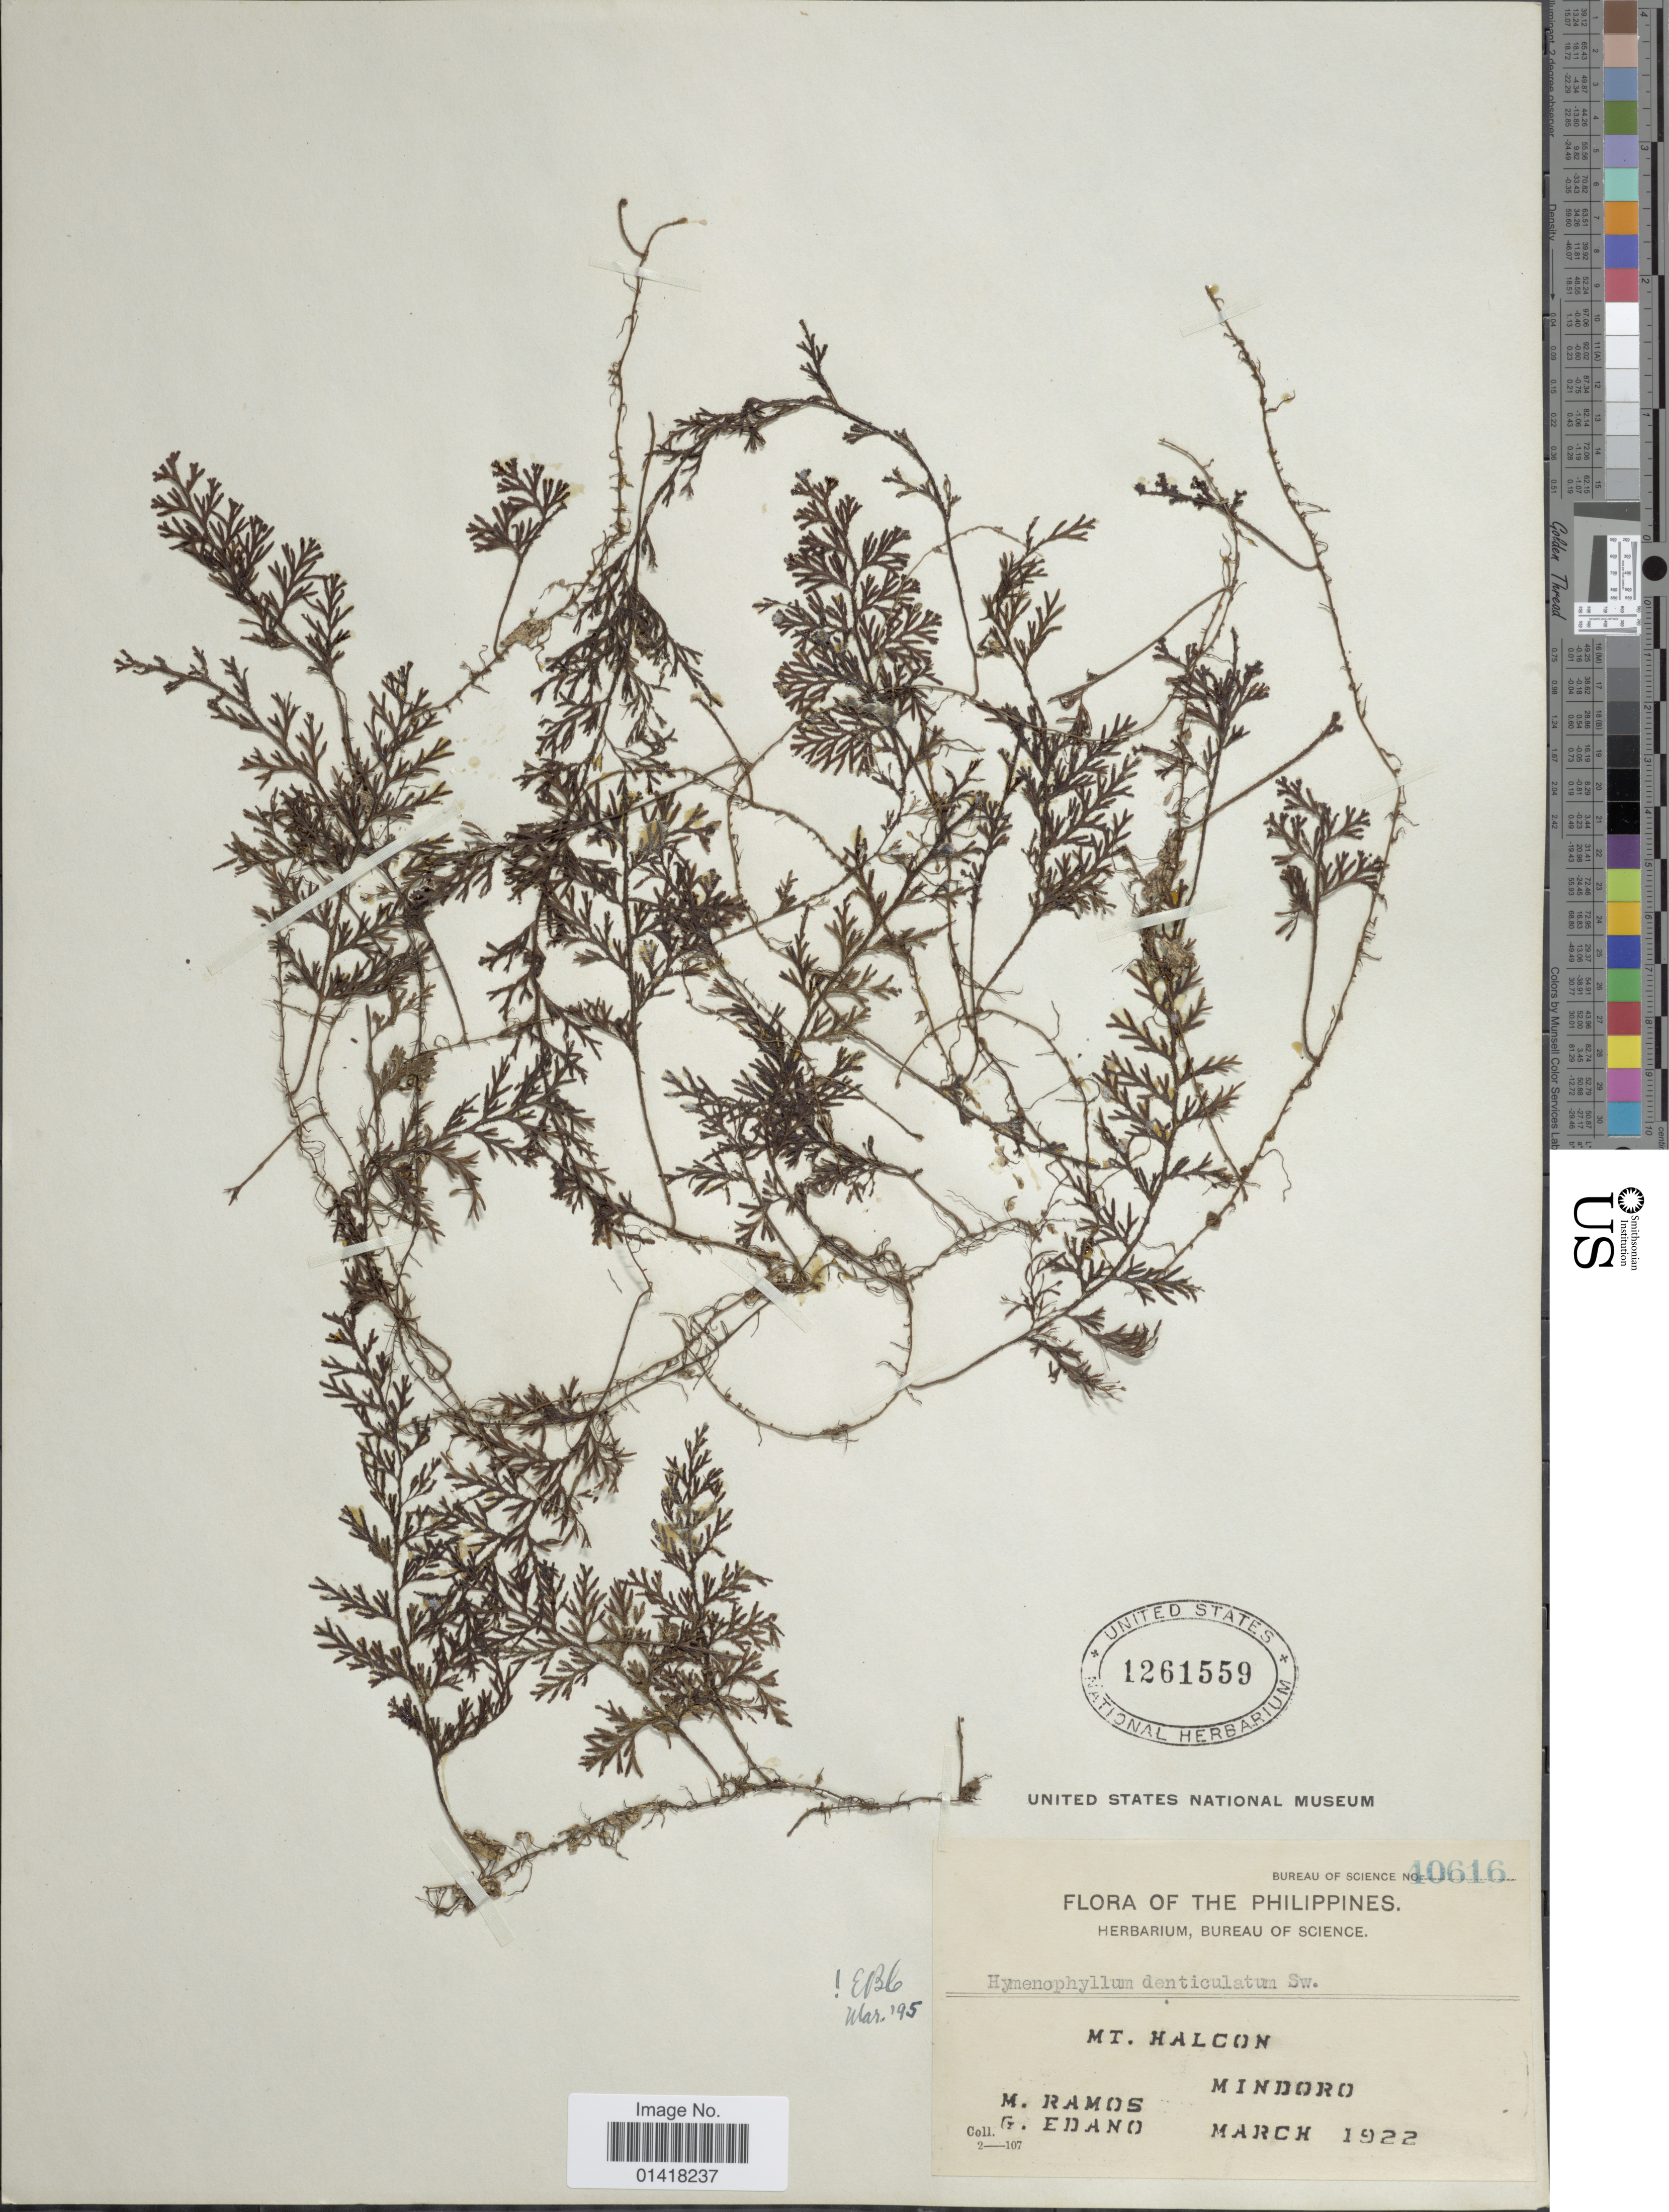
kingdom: Plantae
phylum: Tracheophyta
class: Polypodiopsida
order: Hymenophyllales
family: Hymenophyllaceae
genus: Hymenophyllum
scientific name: Hymenophyllum denticulatum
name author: Sw.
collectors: M. Ramos & G. Edaño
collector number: Bureau of Science 40616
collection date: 1922-03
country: Philippines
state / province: Mimaropa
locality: The Philippines. Mt. Halcon. Mindoro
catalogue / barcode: US 1261559